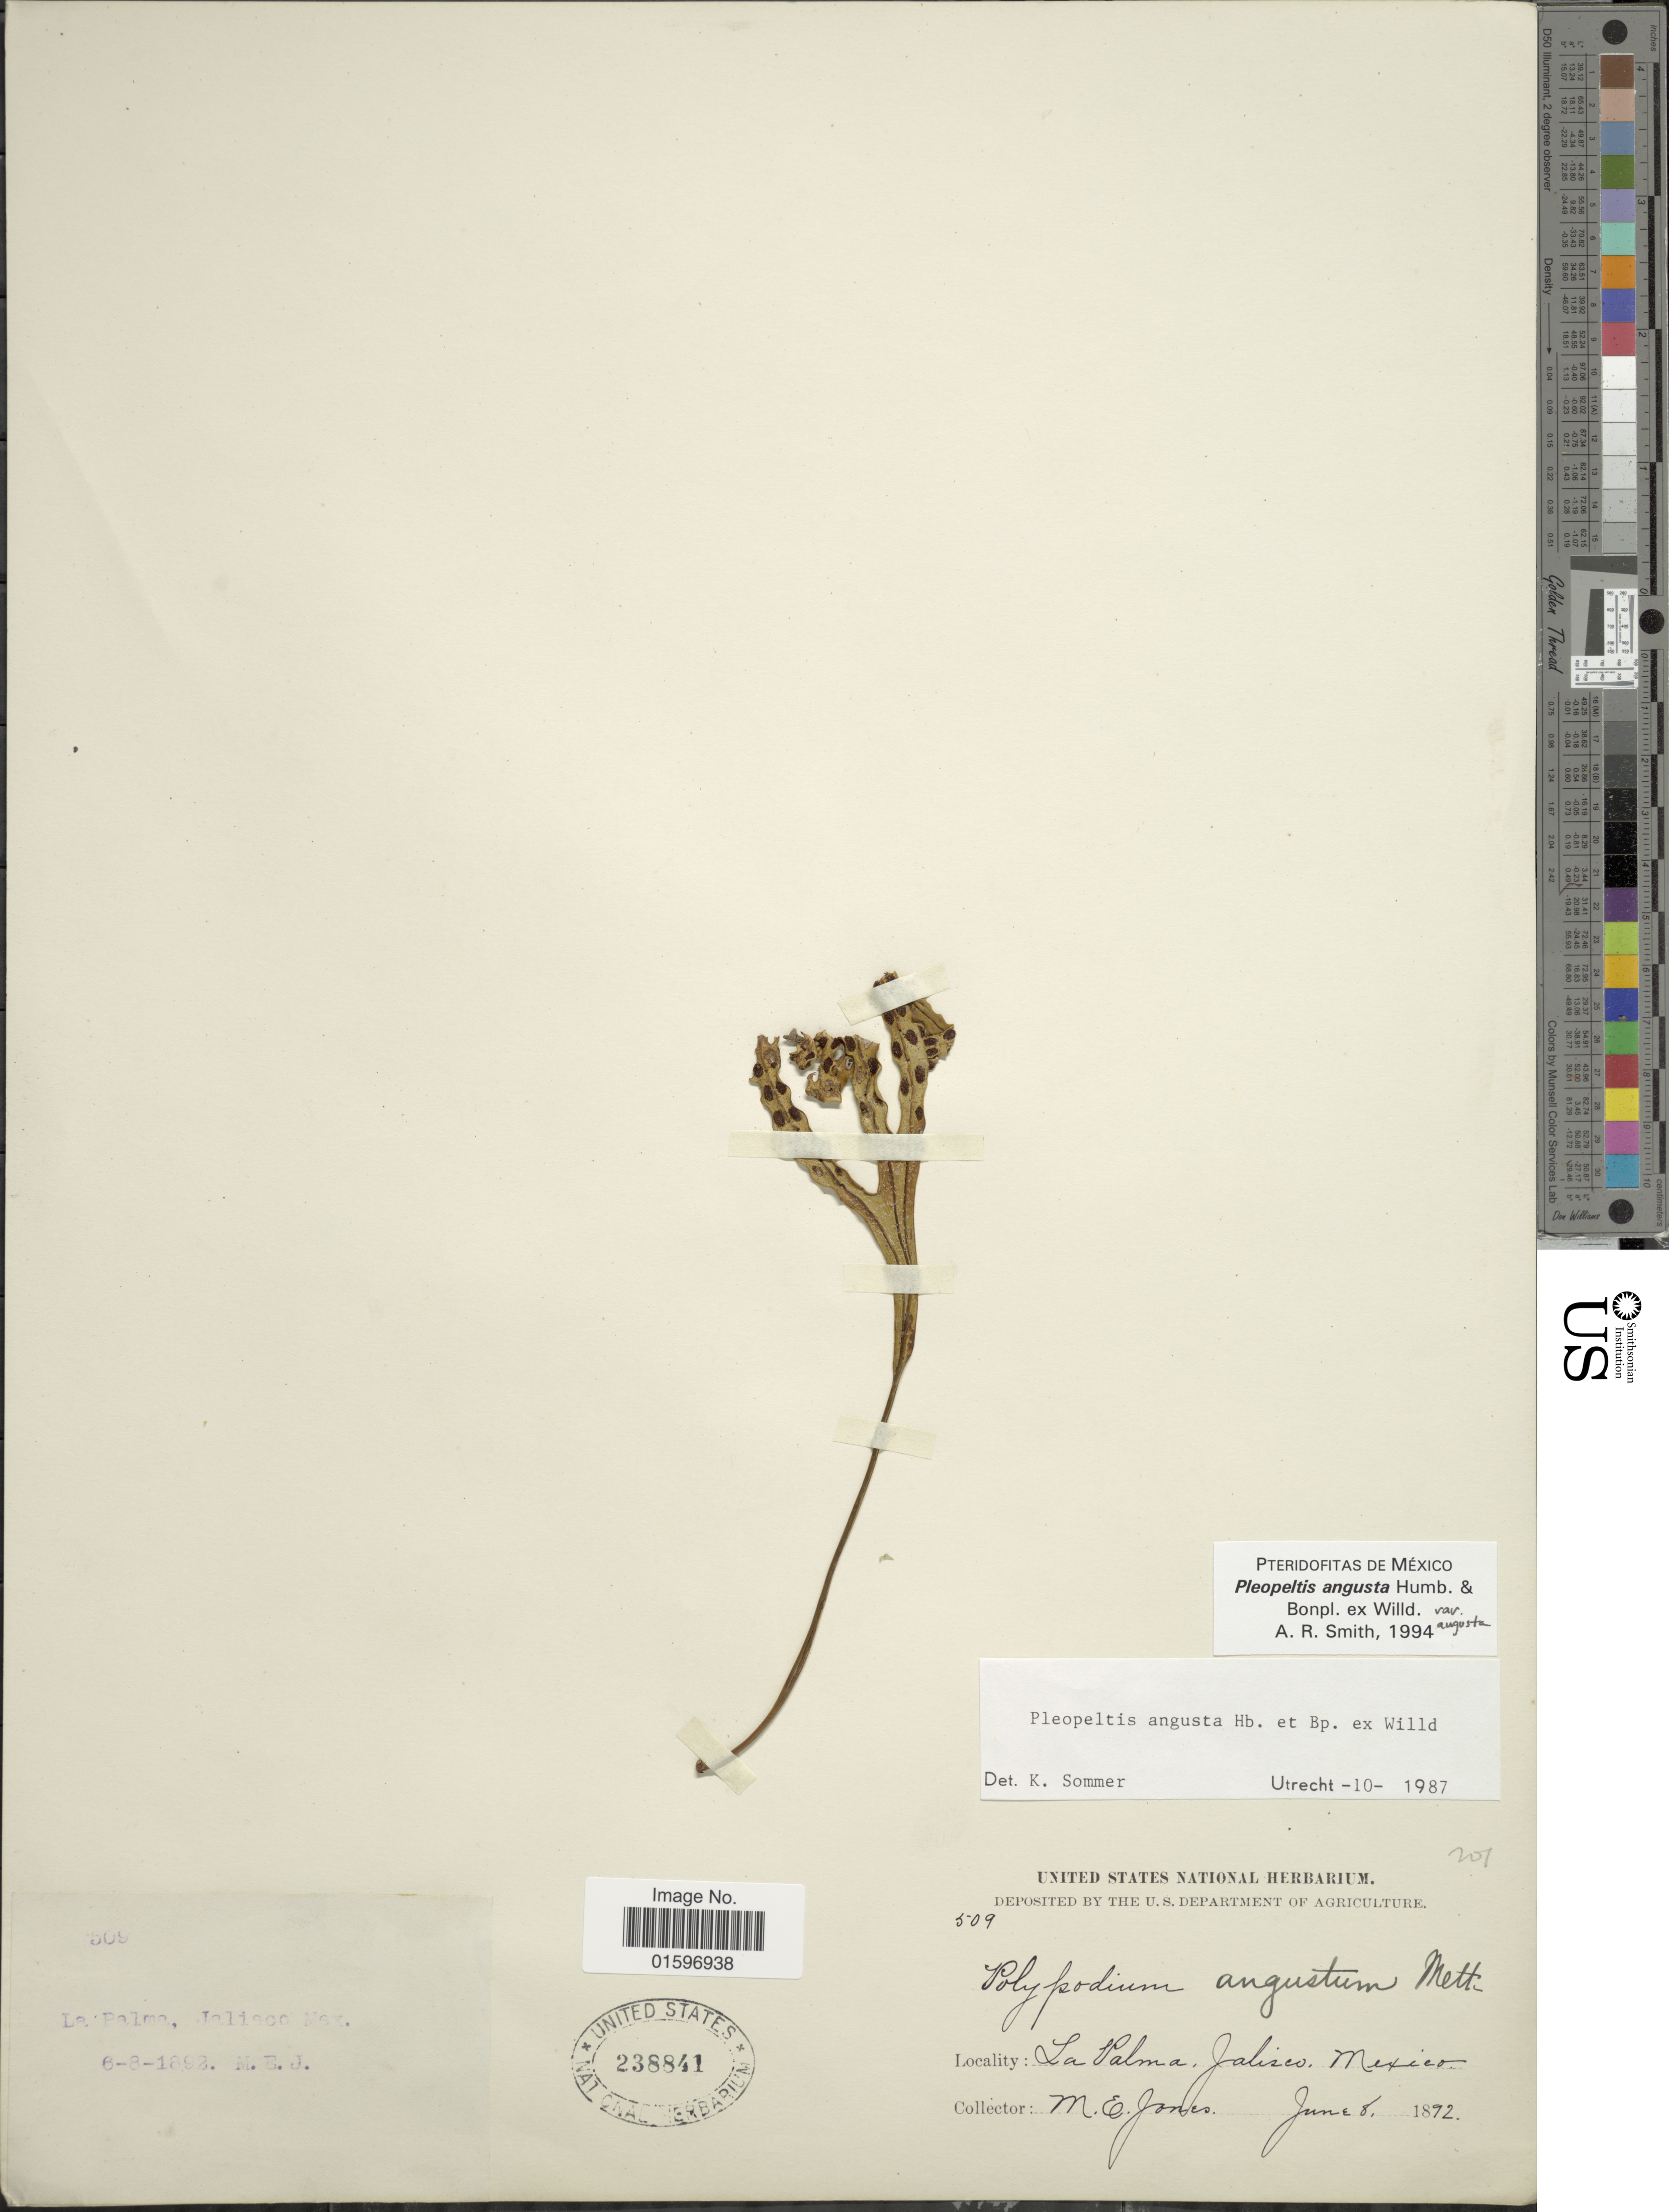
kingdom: Plantae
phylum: Tracheophyta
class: Polypodiopsida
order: Polypodiales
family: Polypodiaceae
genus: Pleopeltis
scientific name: Pleopeltis angusta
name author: Humb. & Bonap. ex Willd.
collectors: M. E. Jones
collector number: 509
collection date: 1892-06-08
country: Mexico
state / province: Jalisco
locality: La Palma.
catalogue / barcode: US 238841